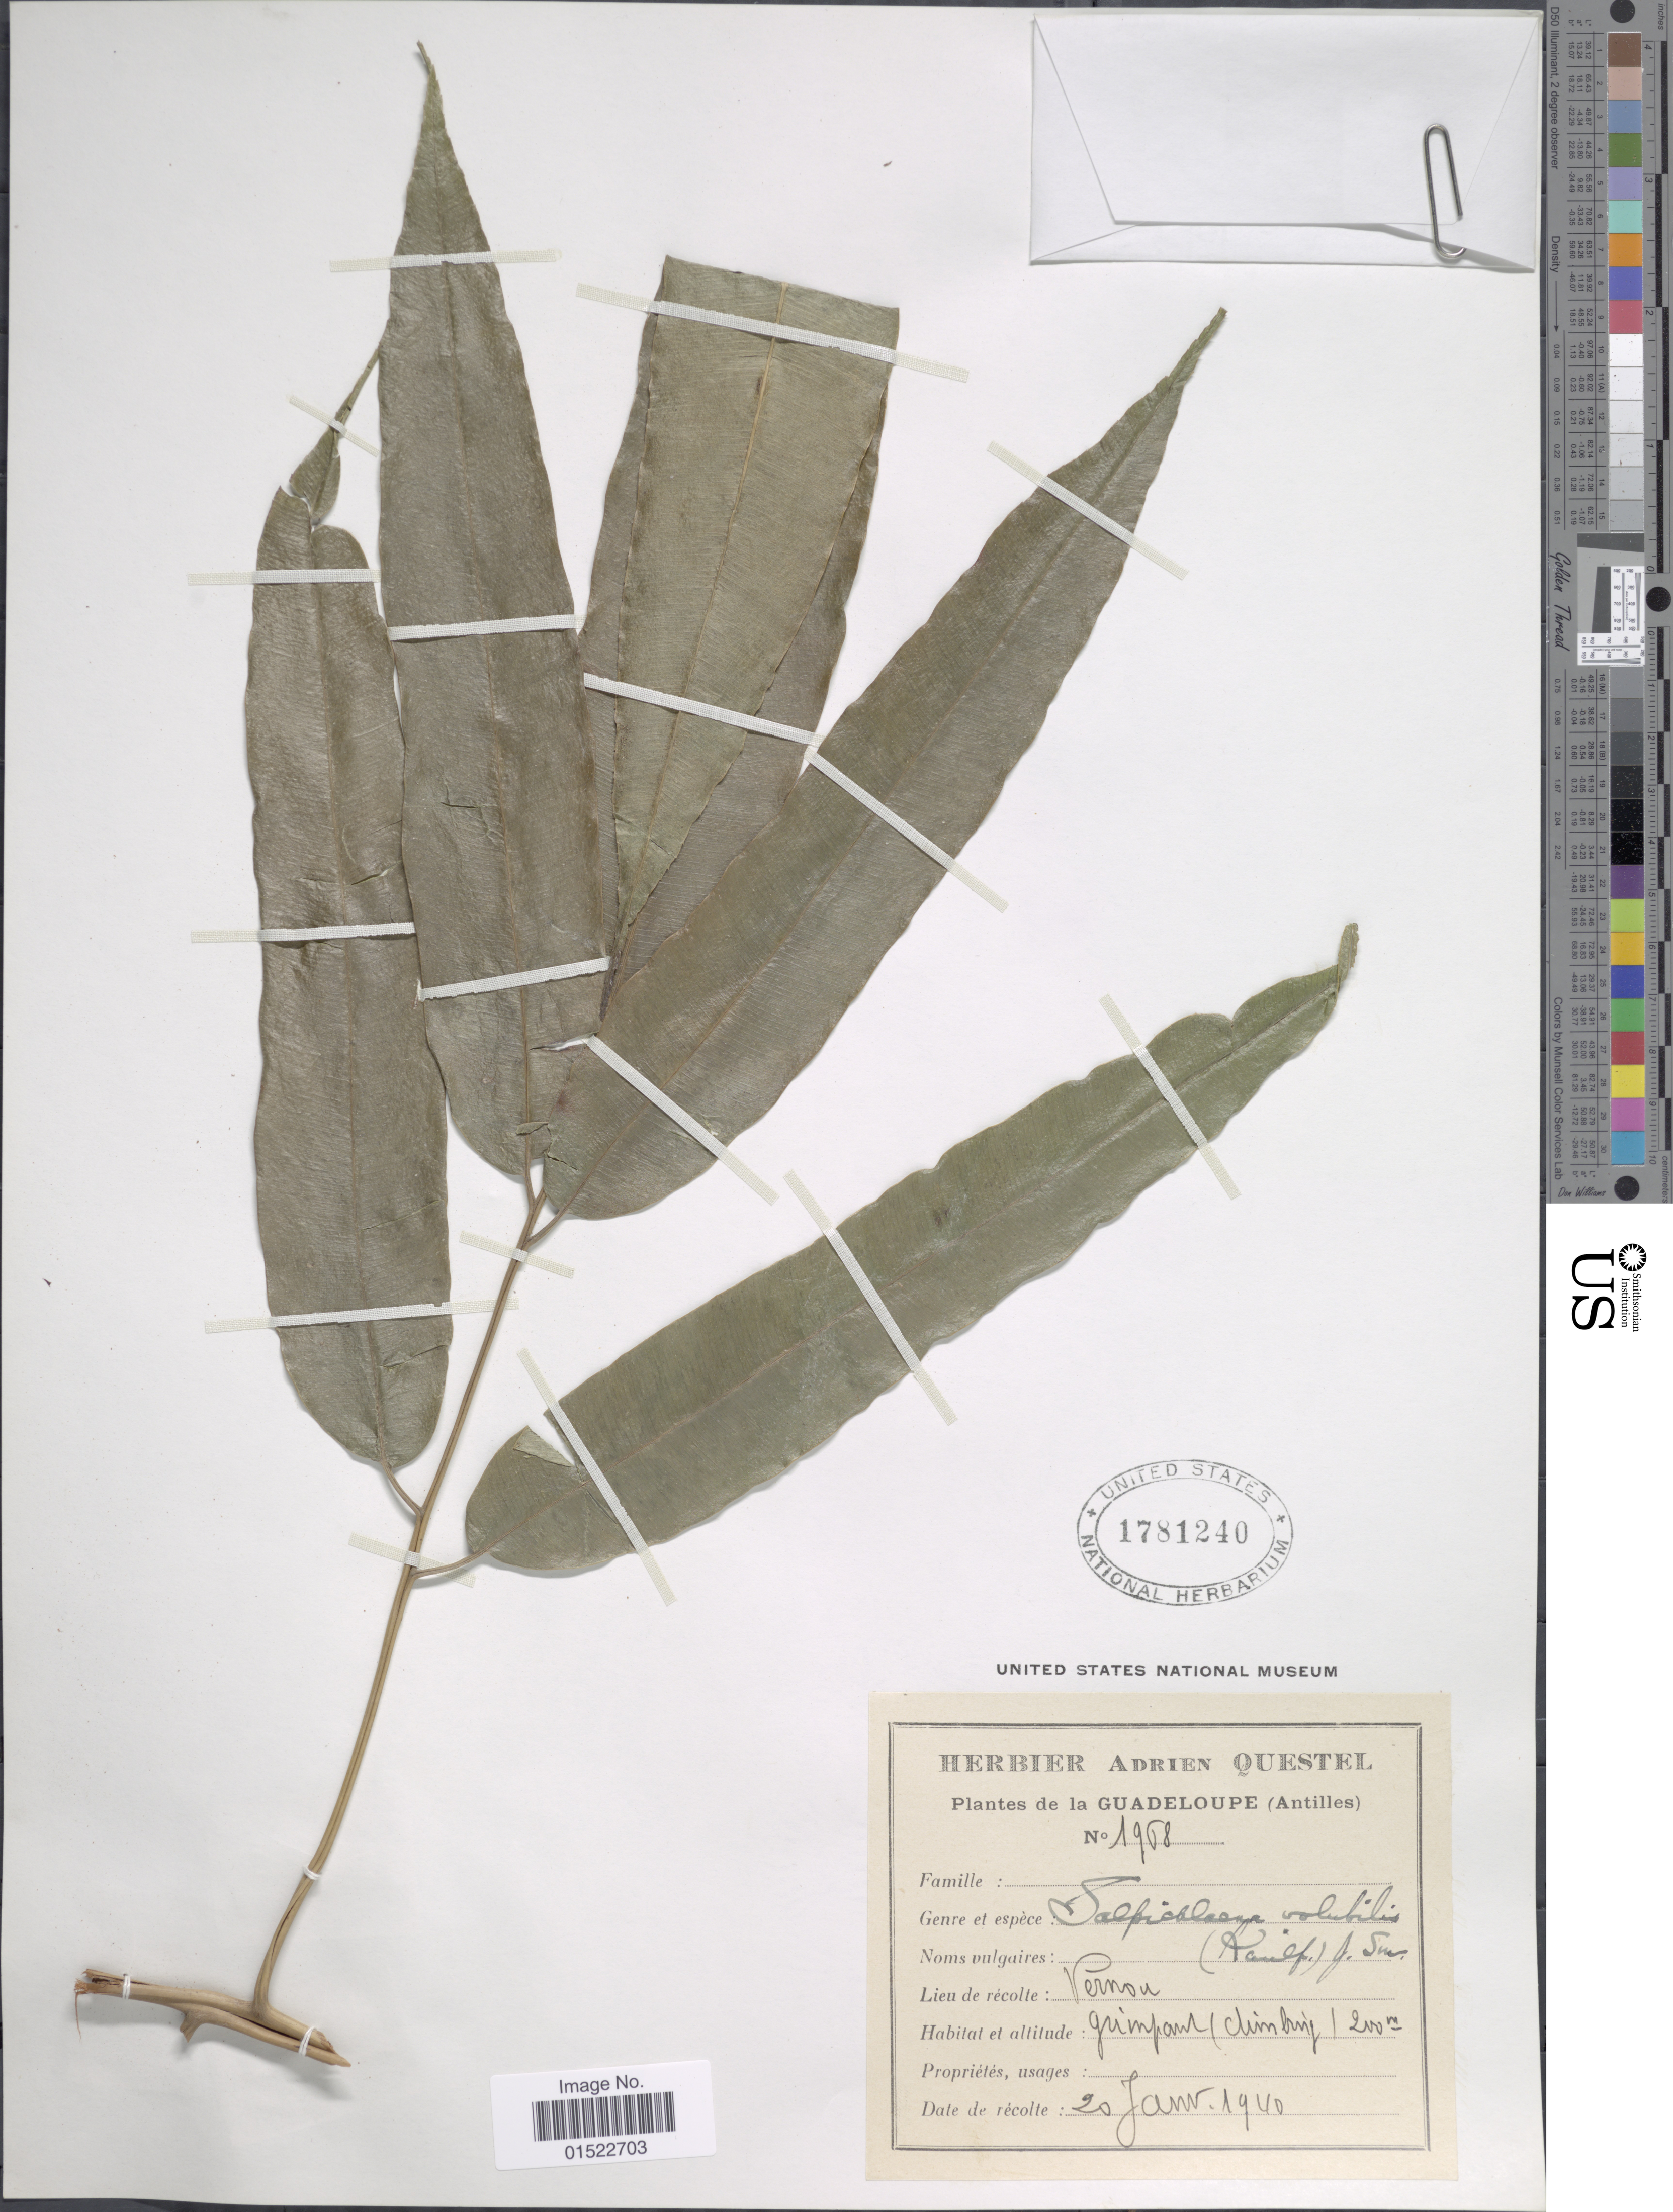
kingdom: Plantae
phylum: Tracheophyta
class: Polypodiopsida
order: Polypodiales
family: Blechnaceae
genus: Salpichlaena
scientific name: Salpichlaena volubilis subsp. volubilis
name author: (Kaulf.) J. Sm.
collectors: ex herb. A. Questal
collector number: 1968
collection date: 1940-01-20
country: Guadeloupe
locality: Vernou, guimpant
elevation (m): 200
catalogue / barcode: US 1781240